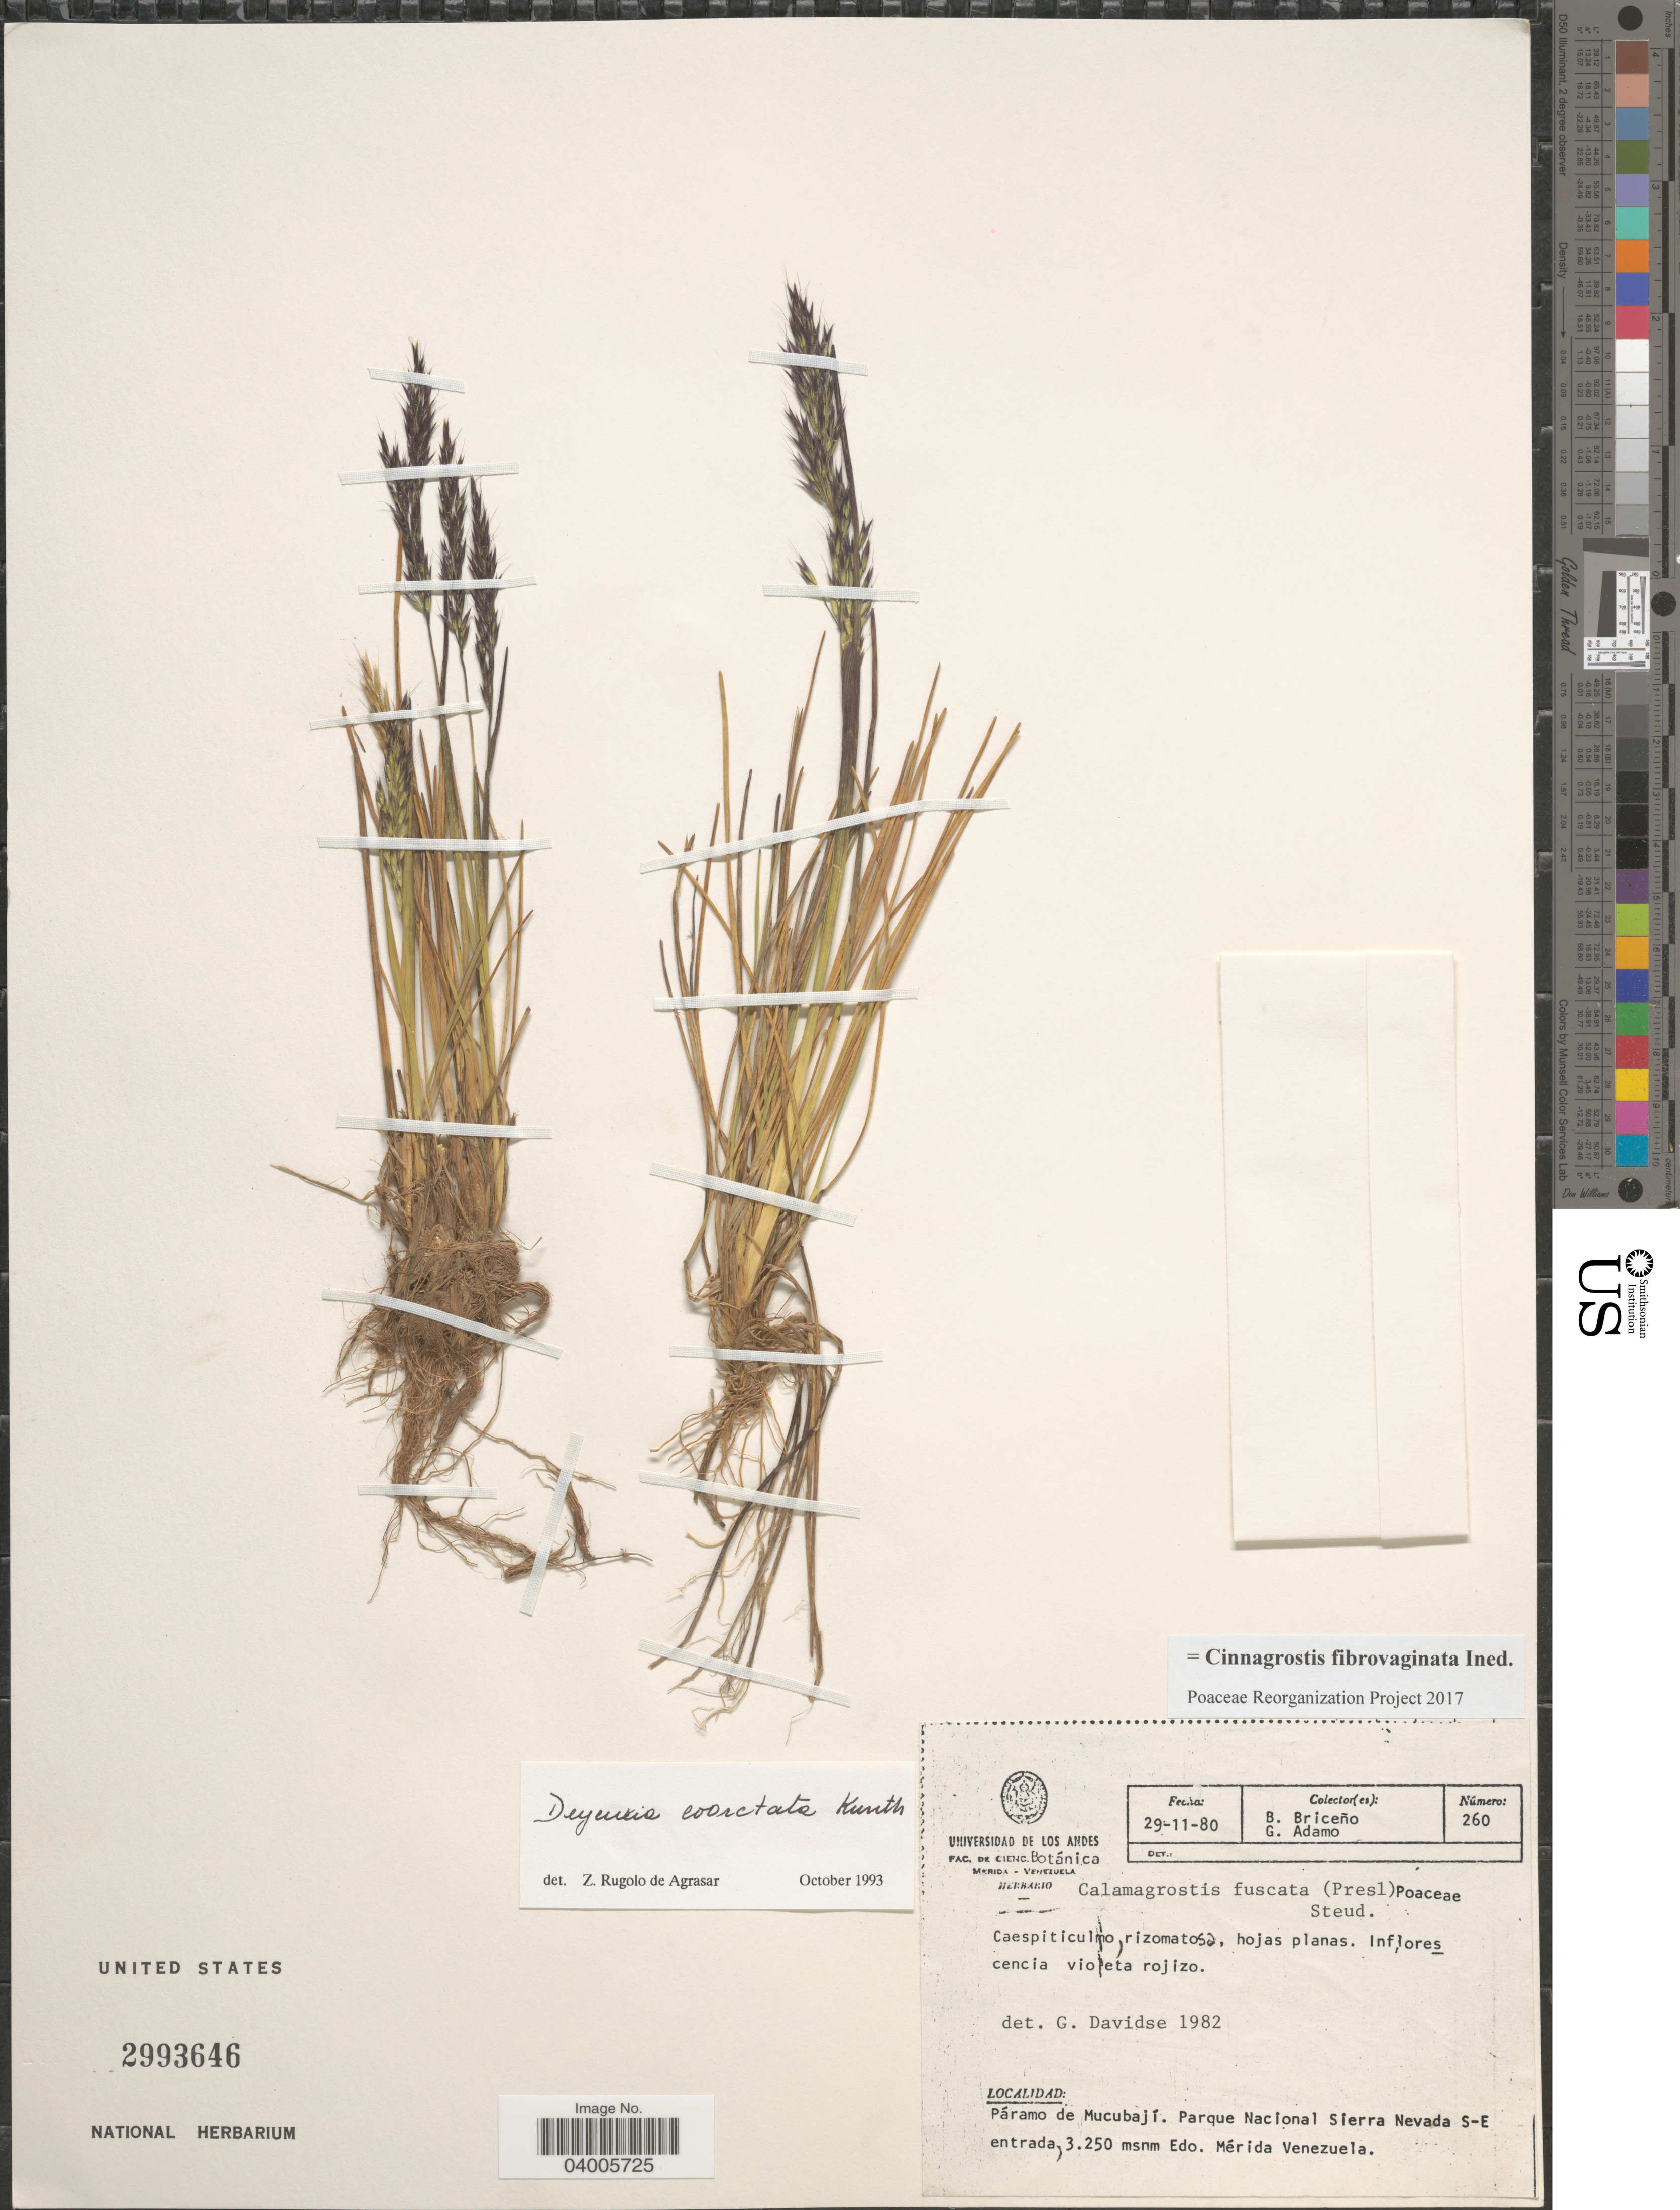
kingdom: Plantae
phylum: Tracheophyta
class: Liliopsida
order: Poales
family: Poaceae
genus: Cinnagrostis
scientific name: Cinnagrostis coarctata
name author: (Kunth) P.M. Peterson et al.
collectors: B. Briceño & G. Adamo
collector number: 260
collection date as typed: Transcribed d/m/y: 29/11/80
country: Venezuela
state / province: Merida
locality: Páramo de Mucubají. Parque Nacional Sierra Nevada S-E entrada.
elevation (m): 3250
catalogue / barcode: US 2993646